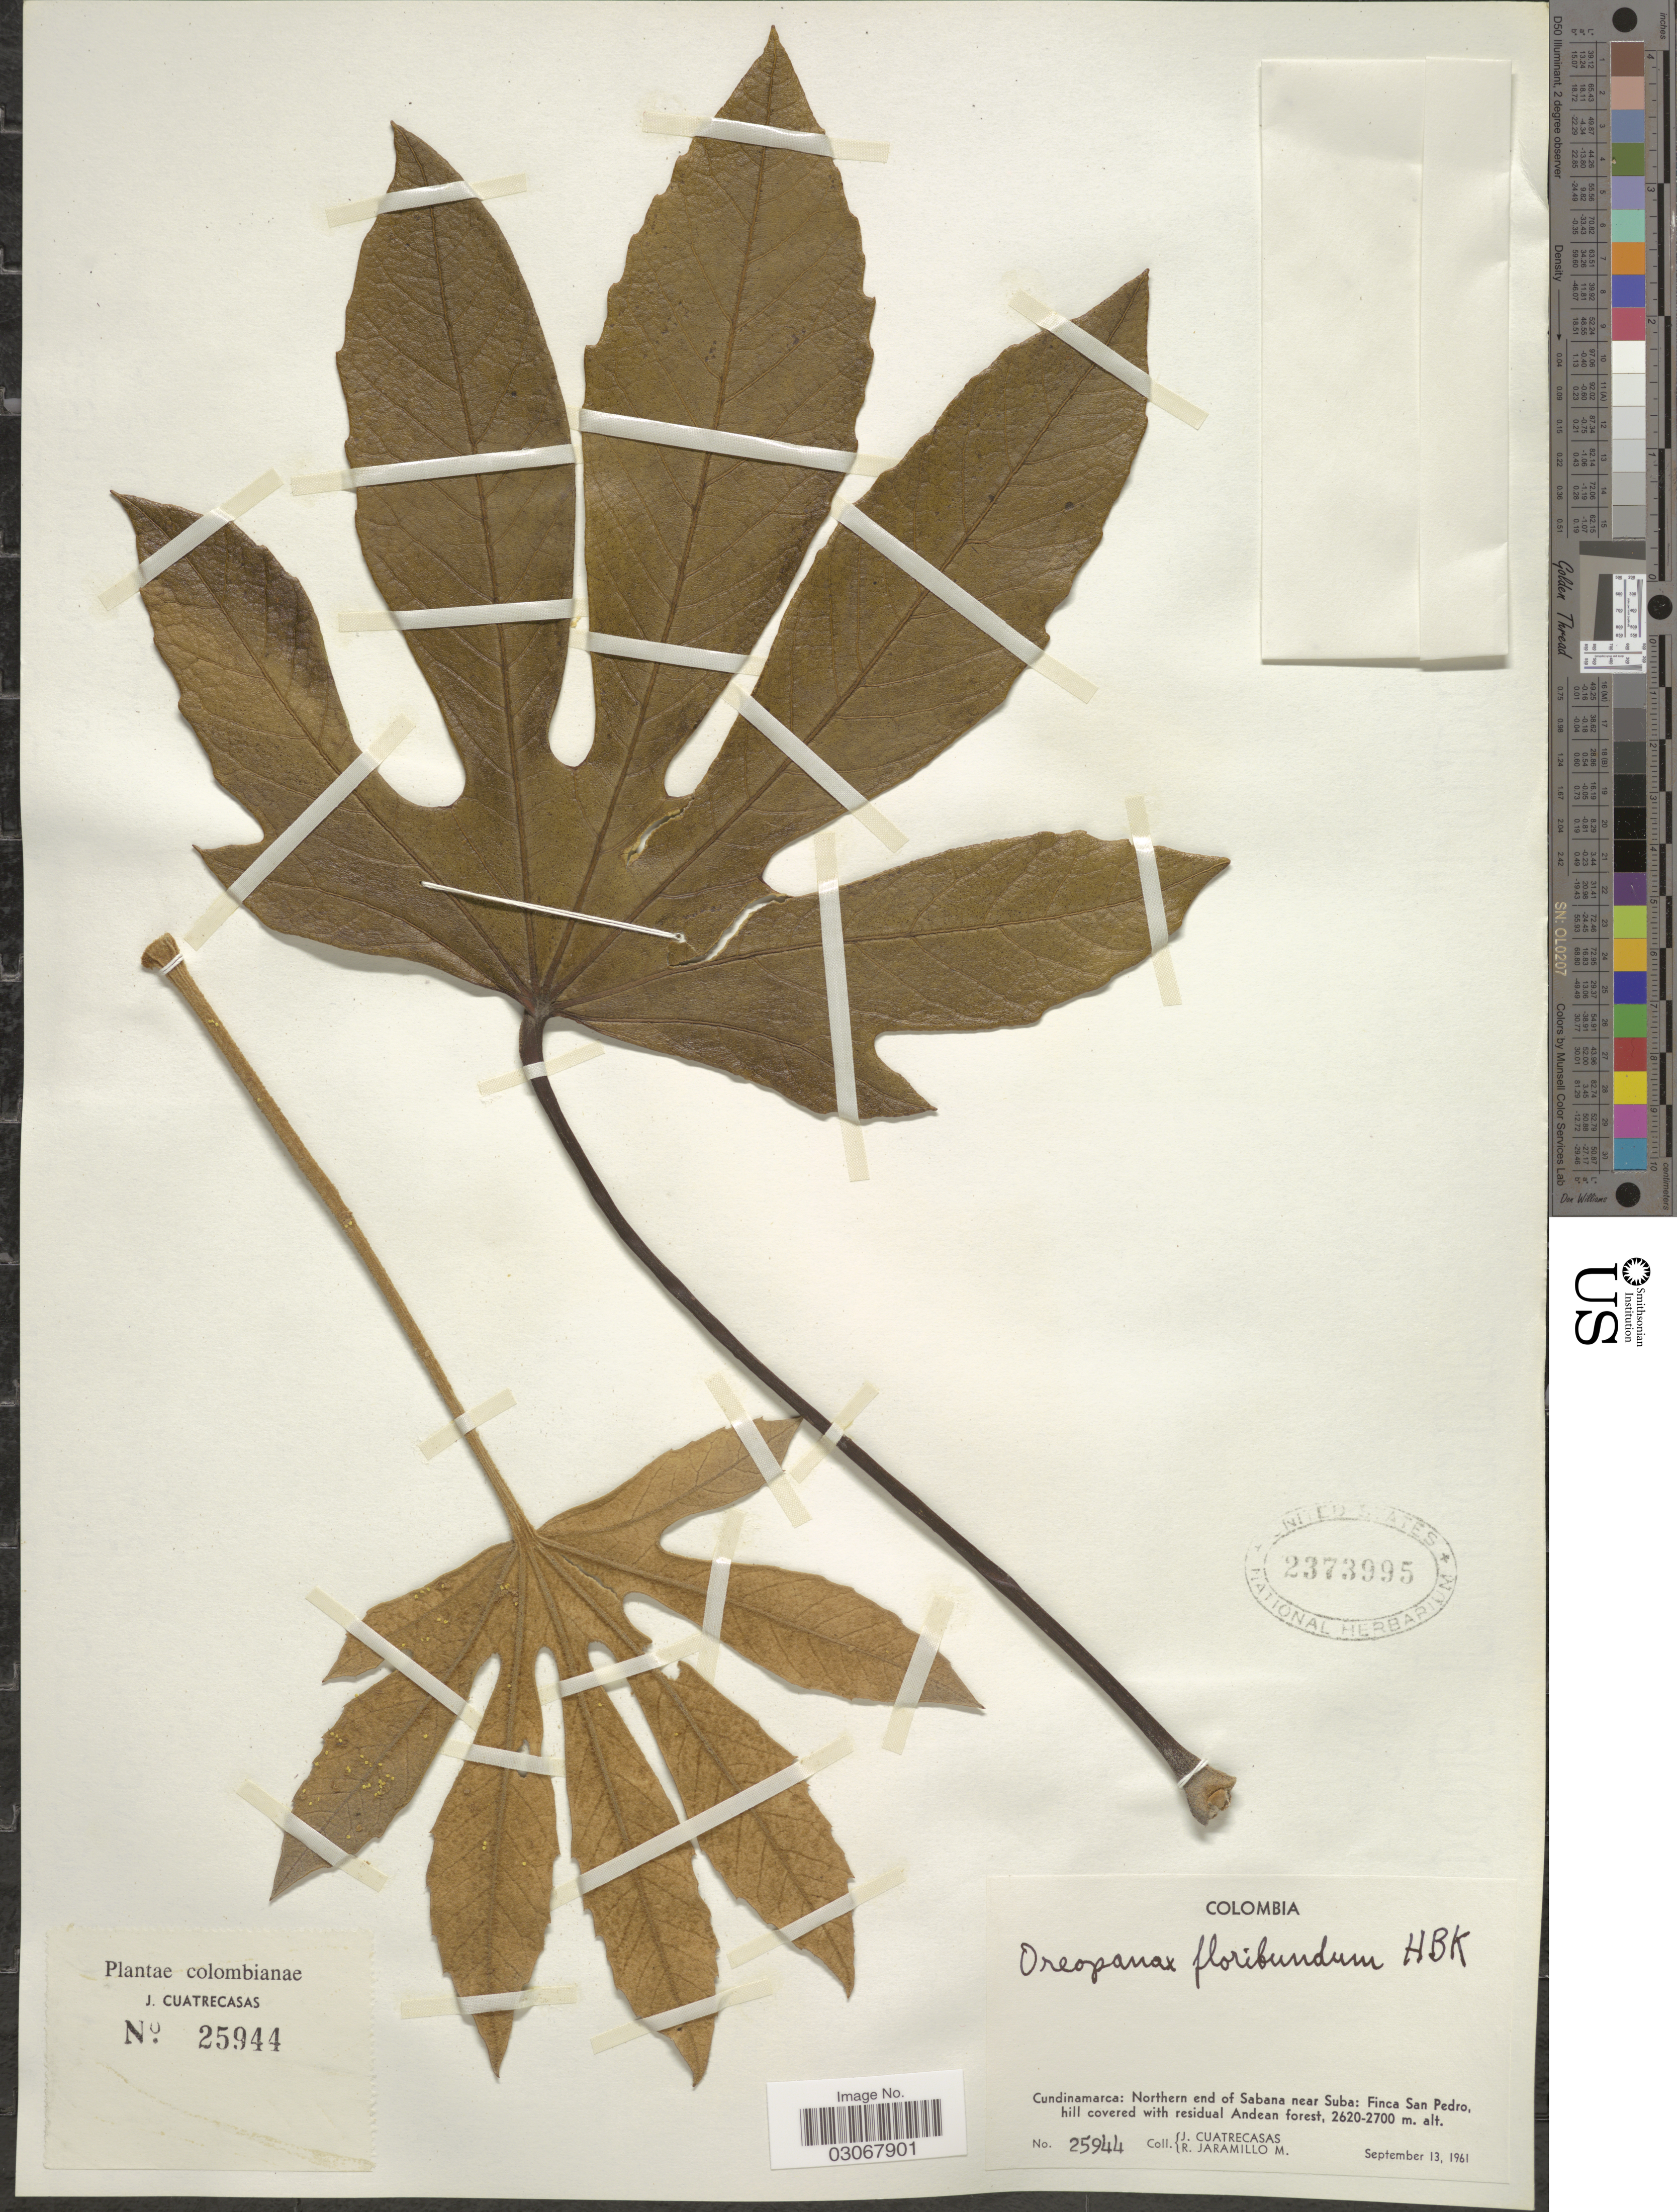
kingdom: Plantae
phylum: Tracheophyta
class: Magnoliopsida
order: Apiales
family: Araliaceae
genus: Oreopanax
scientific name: Oreopanax floribundus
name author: (Kunth) Decne. & Planch.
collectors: J. Cuatrecasas & R. Jaramillo M.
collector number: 25944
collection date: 1961-09-13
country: Colombia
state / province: Cundinamarca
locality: Northern end of Sabana near Suba: Finca San Pedro, hill covered with residual Andean forest.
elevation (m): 2620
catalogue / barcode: US 2373995